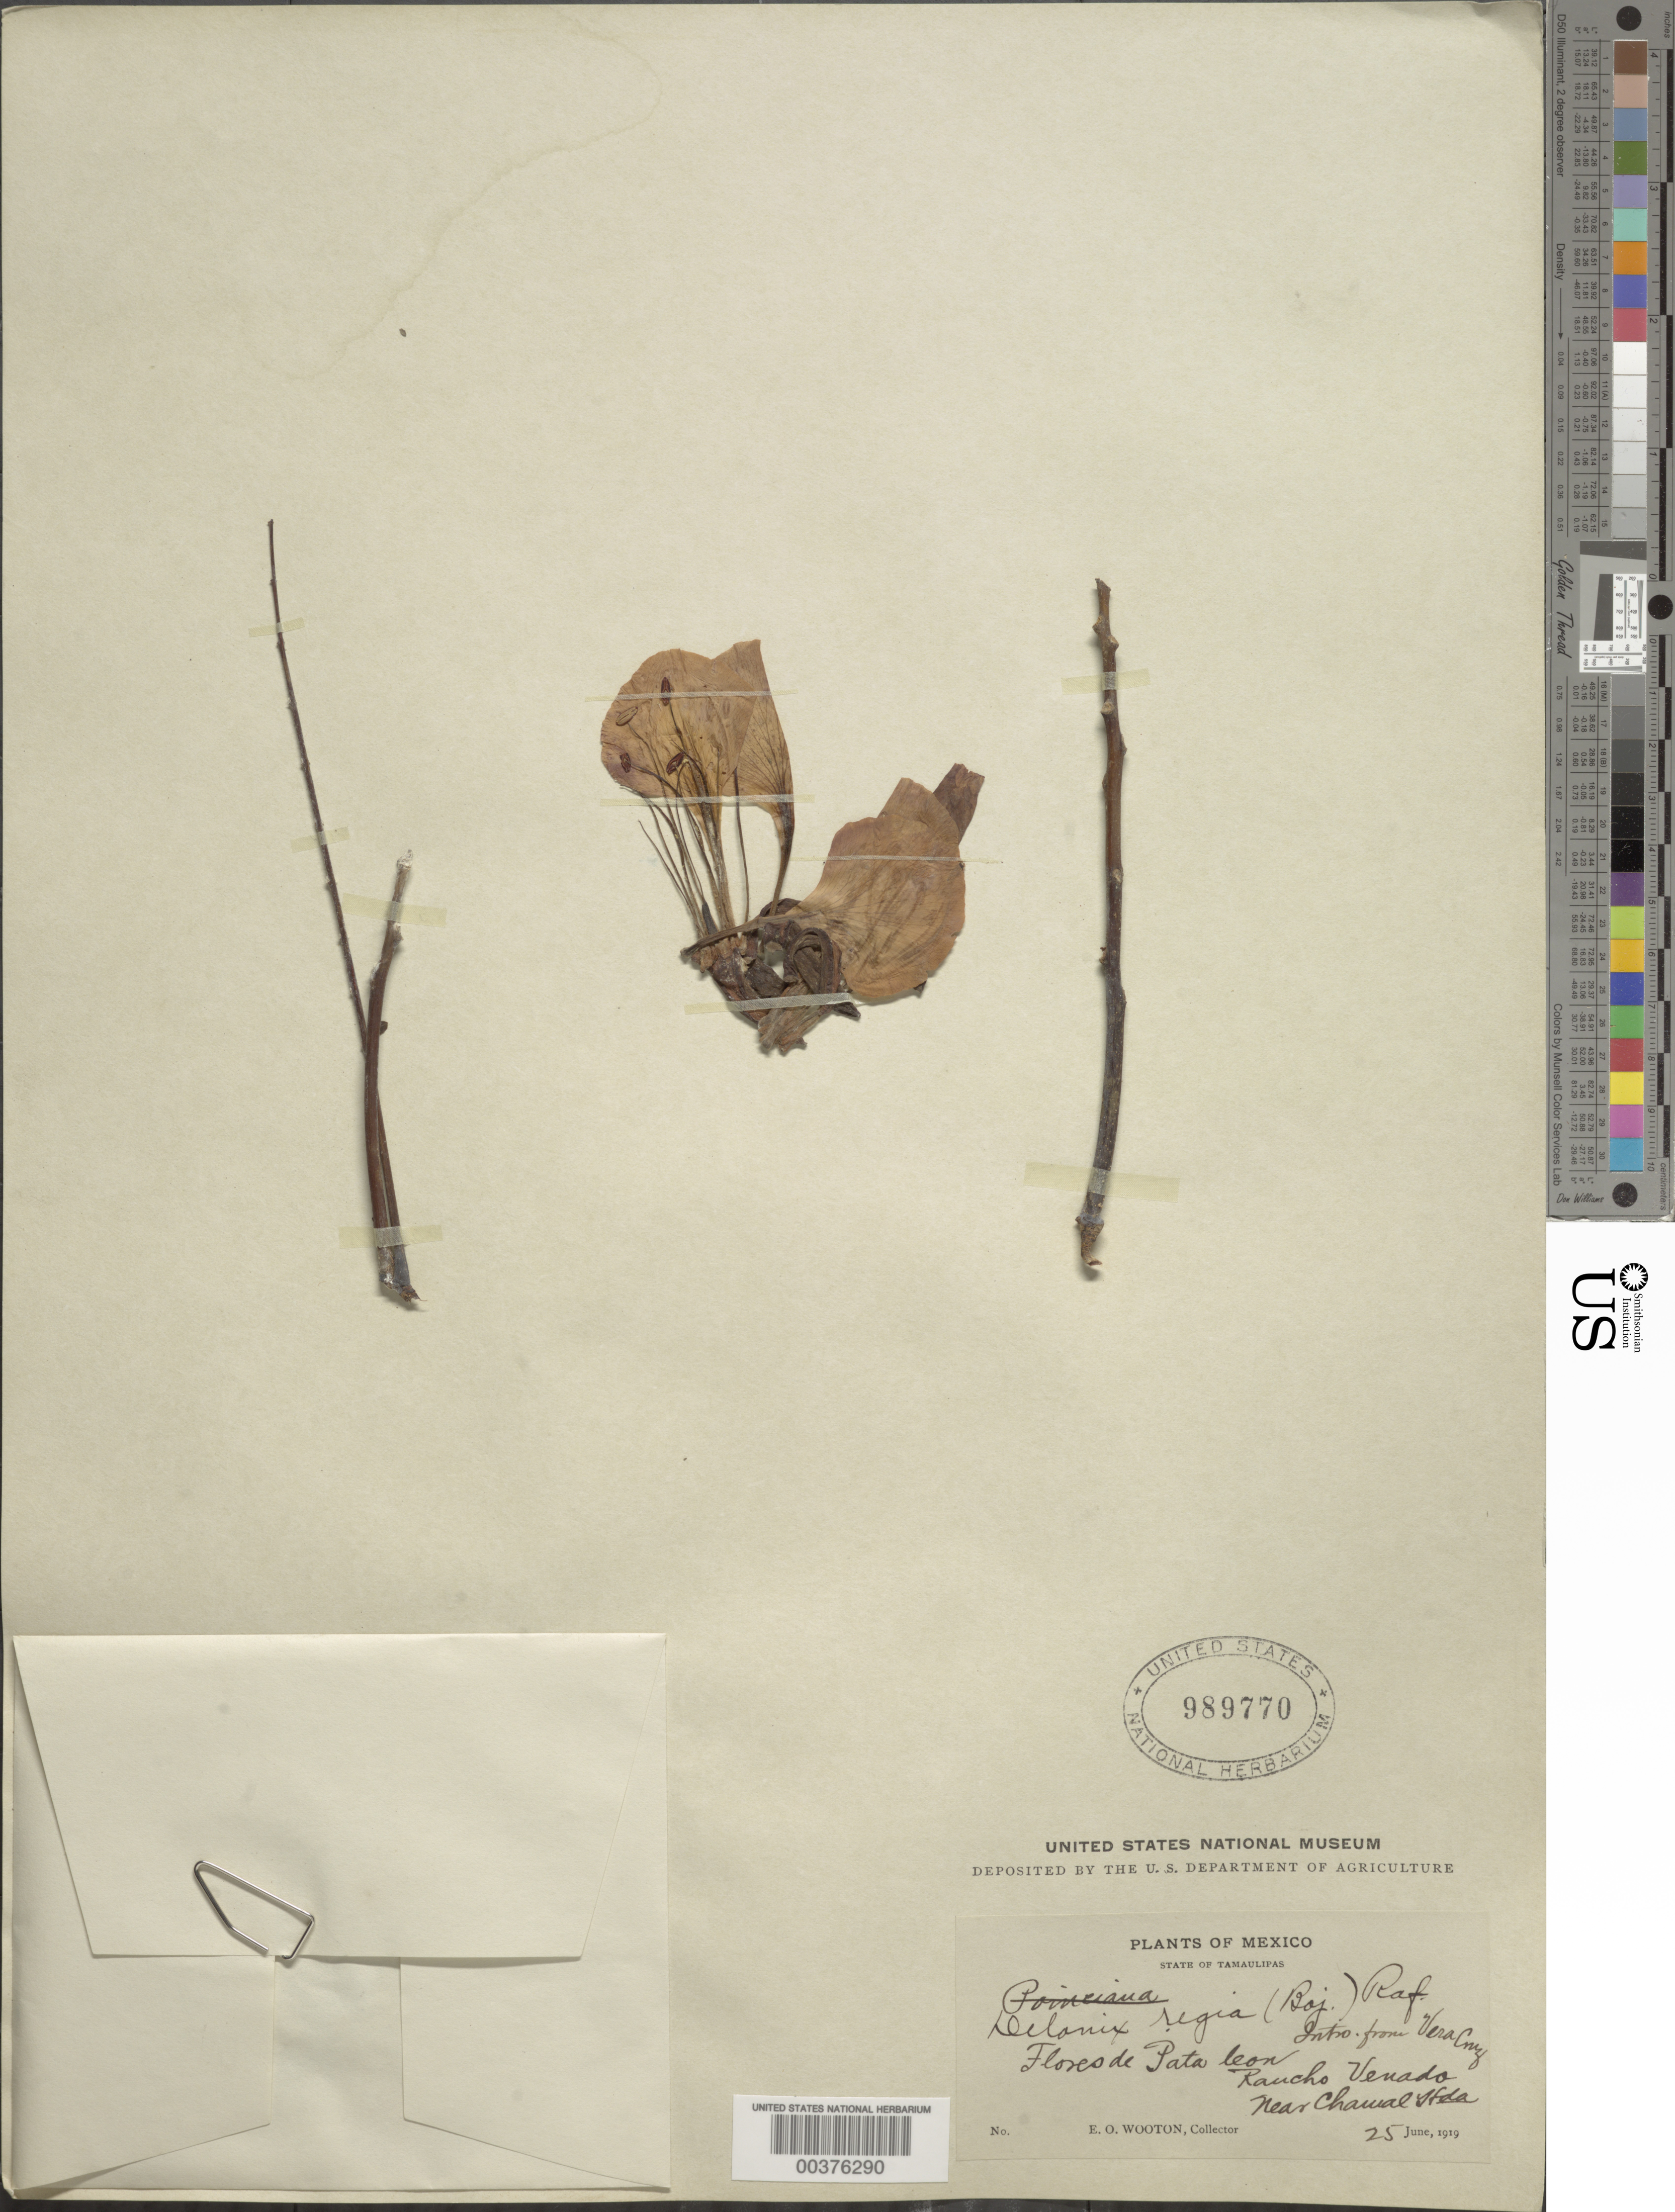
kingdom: Plantae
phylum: Tracheophyta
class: Magnoliopsida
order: Fabales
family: Fabaceae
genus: Delonix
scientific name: Delonix regia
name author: (Bojer ex Hook.) Raf.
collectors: E. O. Wooton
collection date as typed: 25 Jun 1919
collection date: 1919-06-25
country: Mexico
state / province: Tamaulipas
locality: Rancho venado near chamal hda.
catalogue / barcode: US 989770